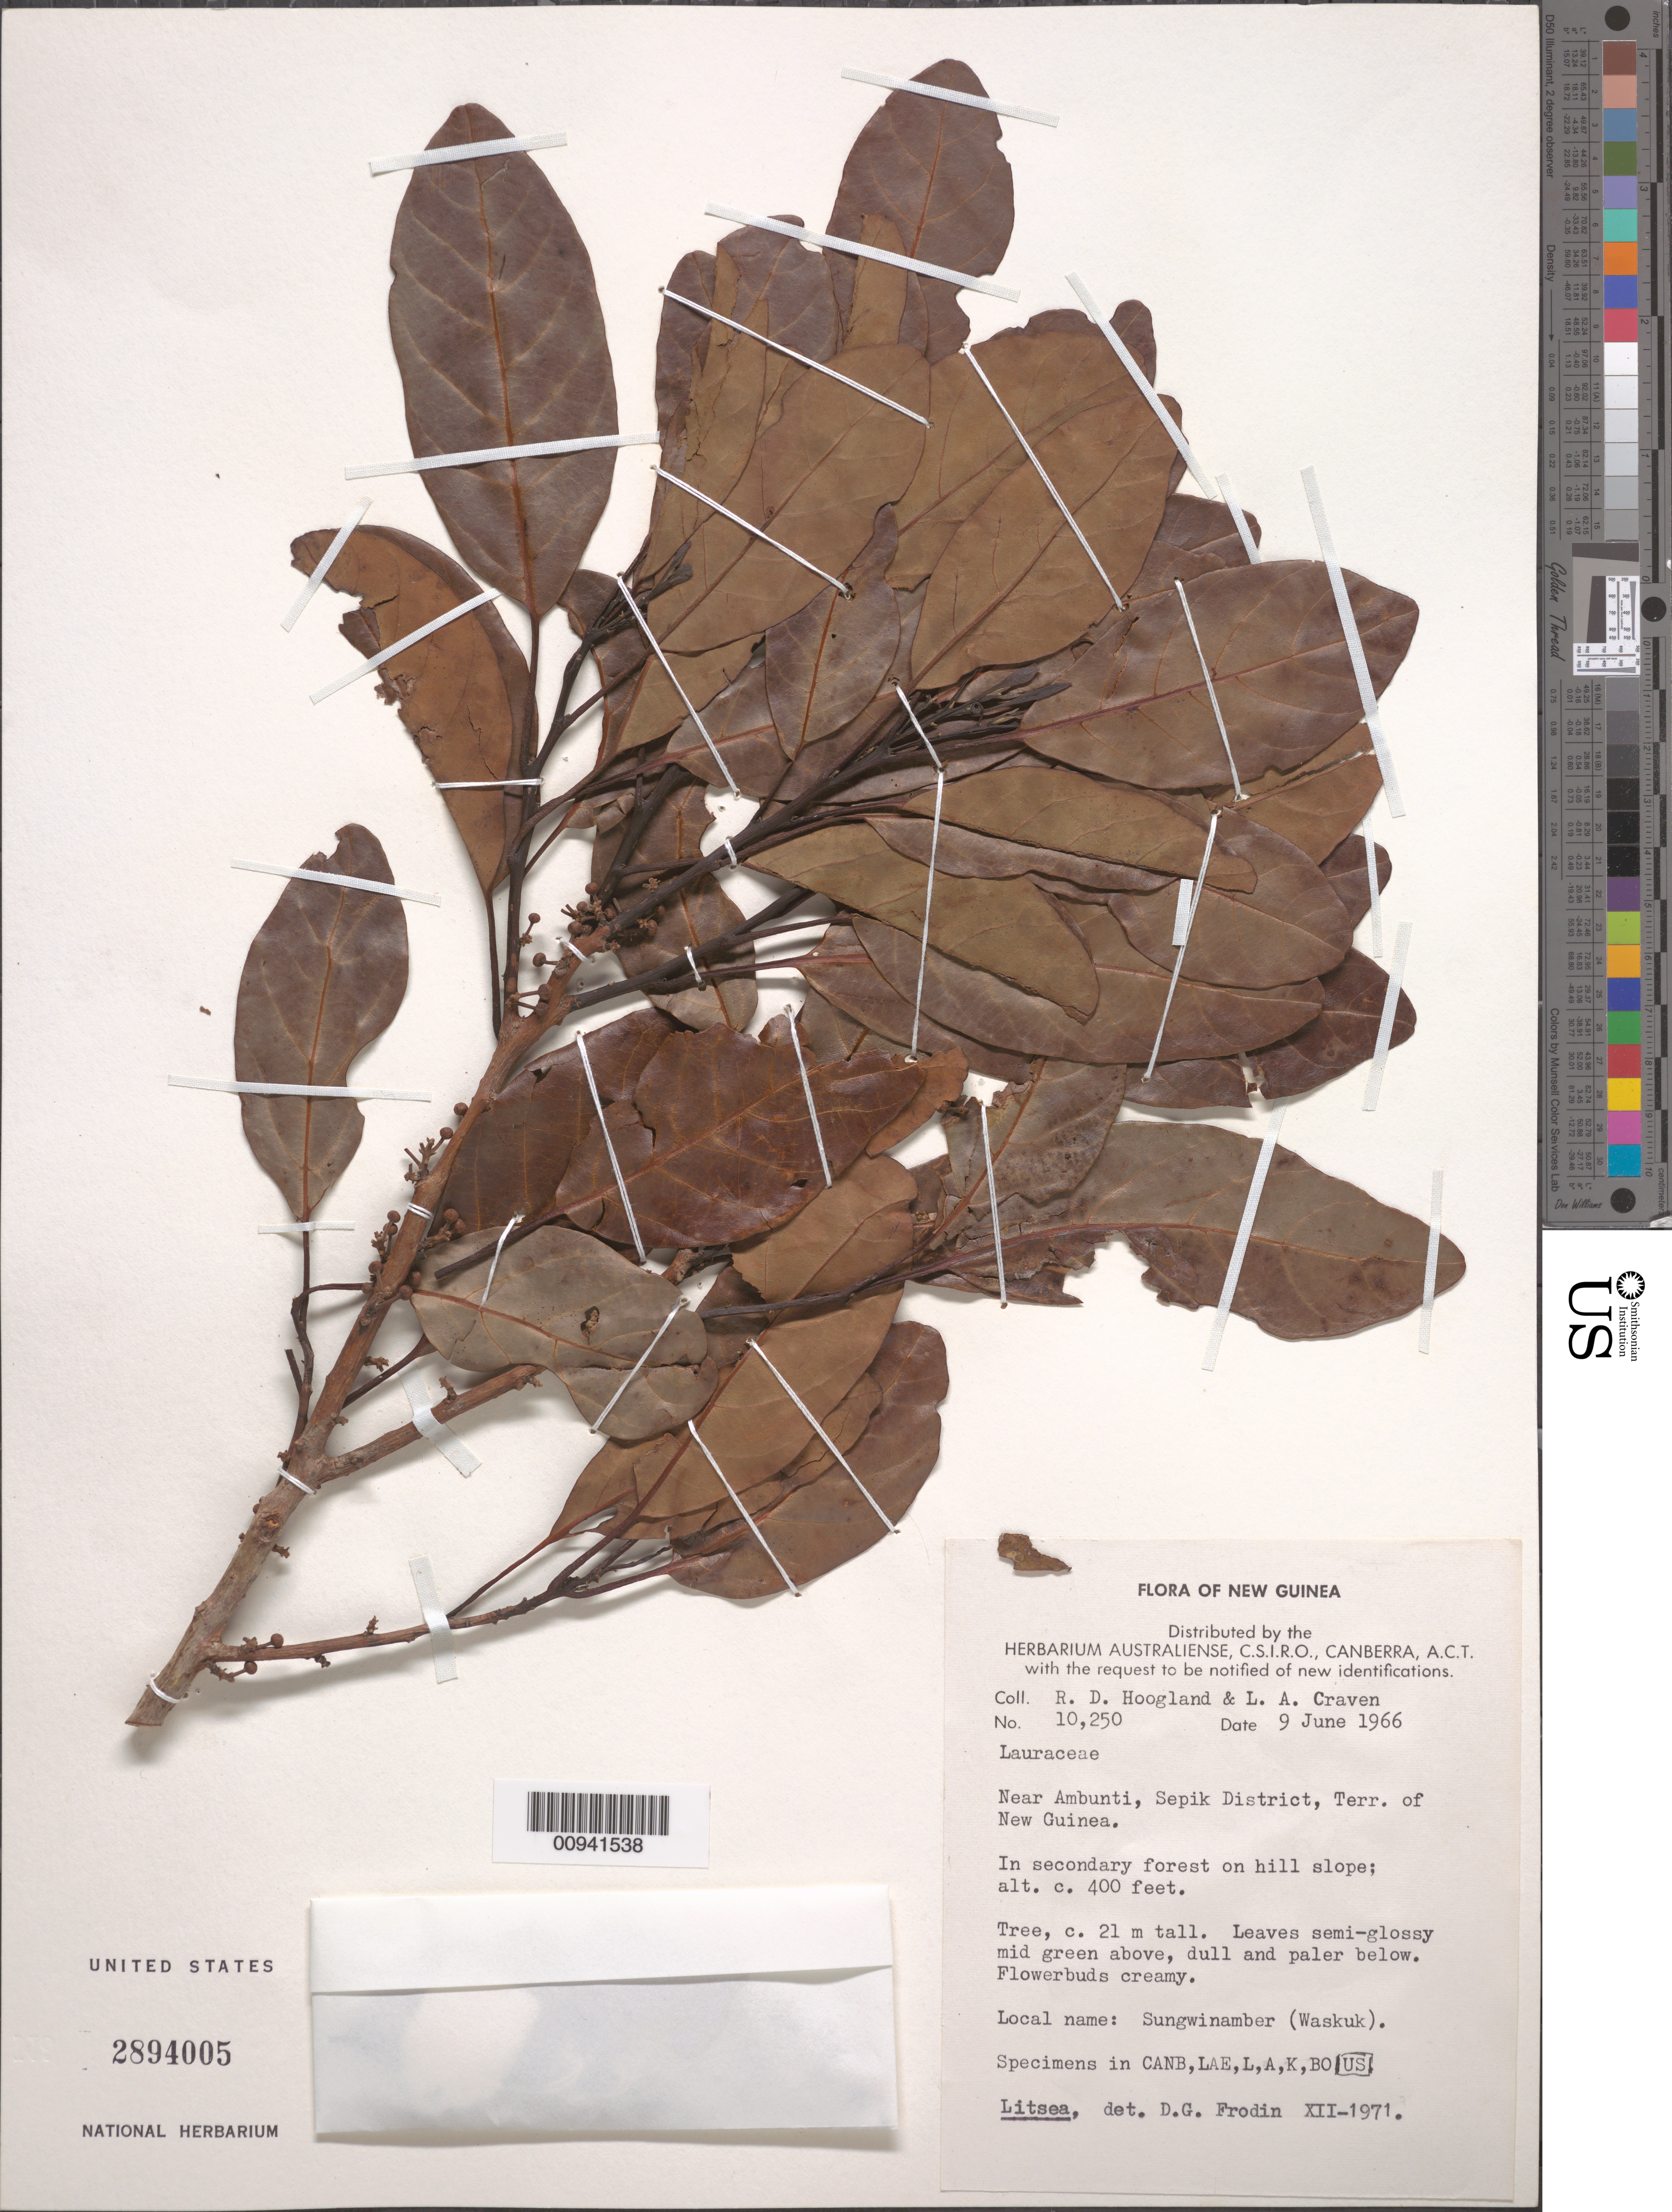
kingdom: Plantae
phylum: Tracheophyta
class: Magnoliopsida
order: Laurales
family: Lauraceae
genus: Litsea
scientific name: Litsea sp.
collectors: R. D. Hoogland & L. A. Craven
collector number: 10250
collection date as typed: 09 Jun 1966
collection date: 1966-06-09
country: Papua New Guinea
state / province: Sepik District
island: New Guinea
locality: Near Ambunti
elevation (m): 122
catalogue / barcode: US 2894005